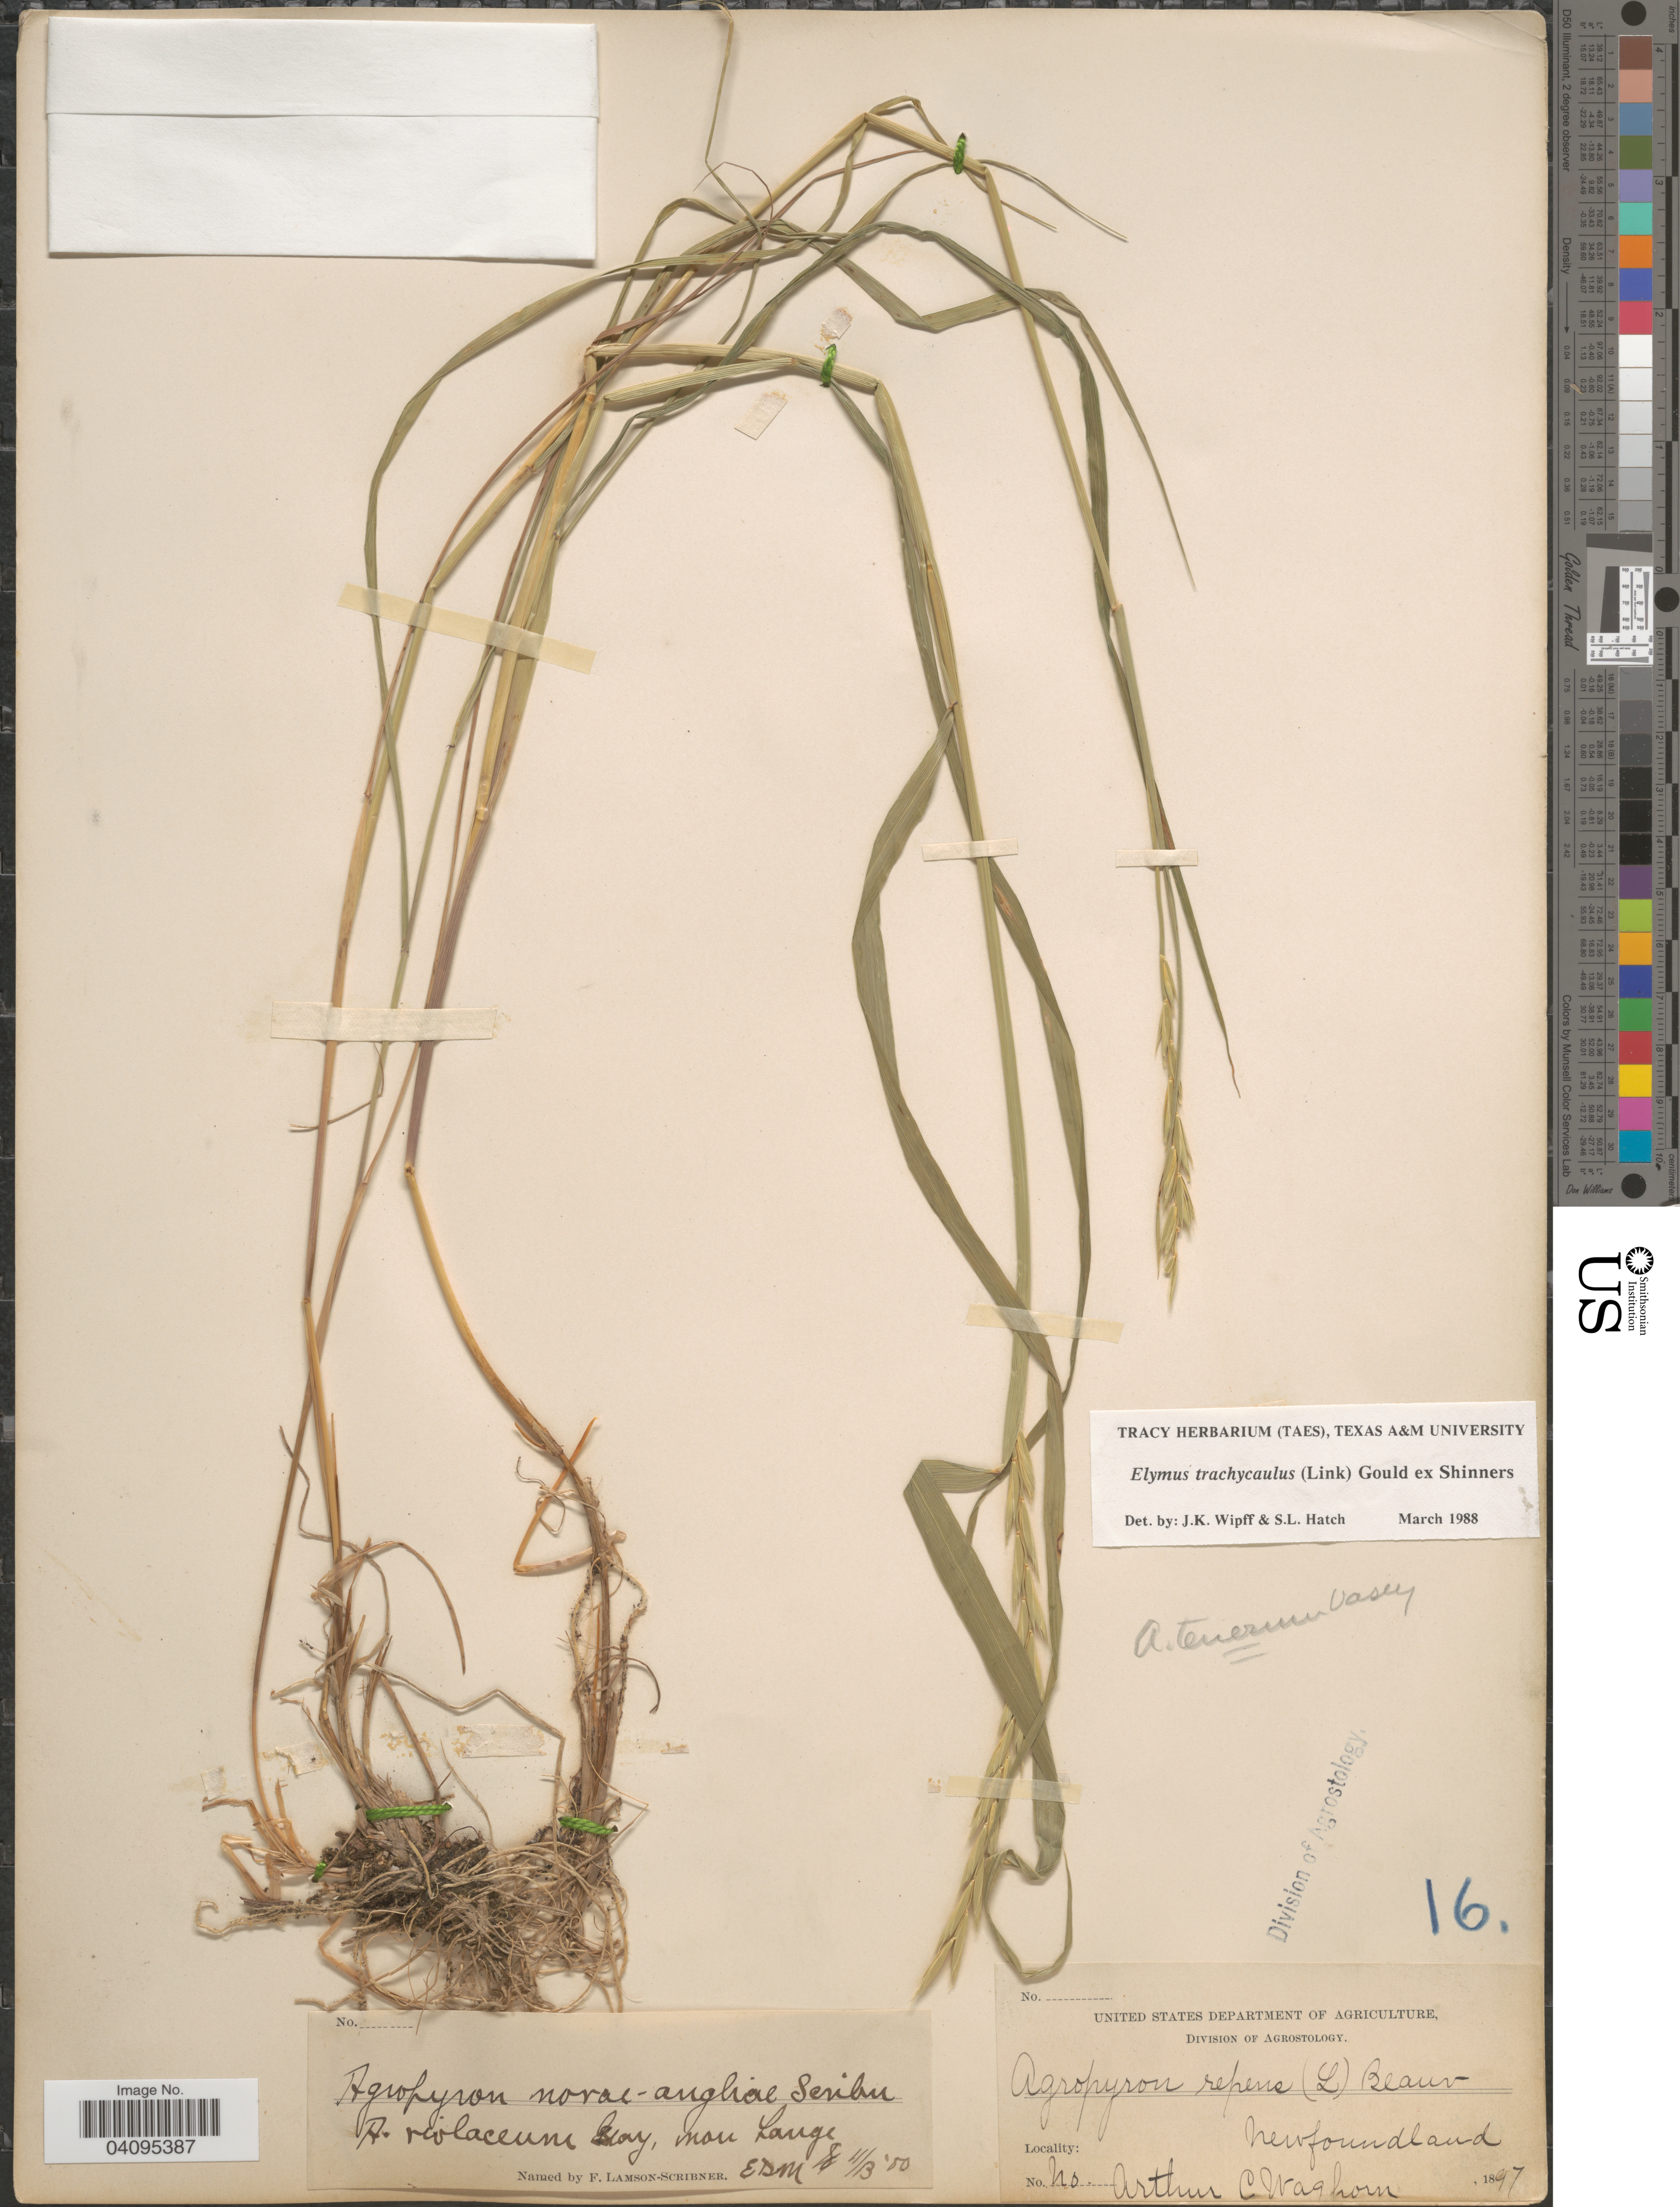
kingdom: Plantae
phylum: Tracheophyta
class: Liliopsida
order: Poales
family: Poaceae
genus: Elymus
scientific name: Elymus trachycaulus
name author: (Link) Gould ex Shinners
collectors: A. Waghorne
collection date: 1897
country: Canada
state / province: Newfoundland and Labrador